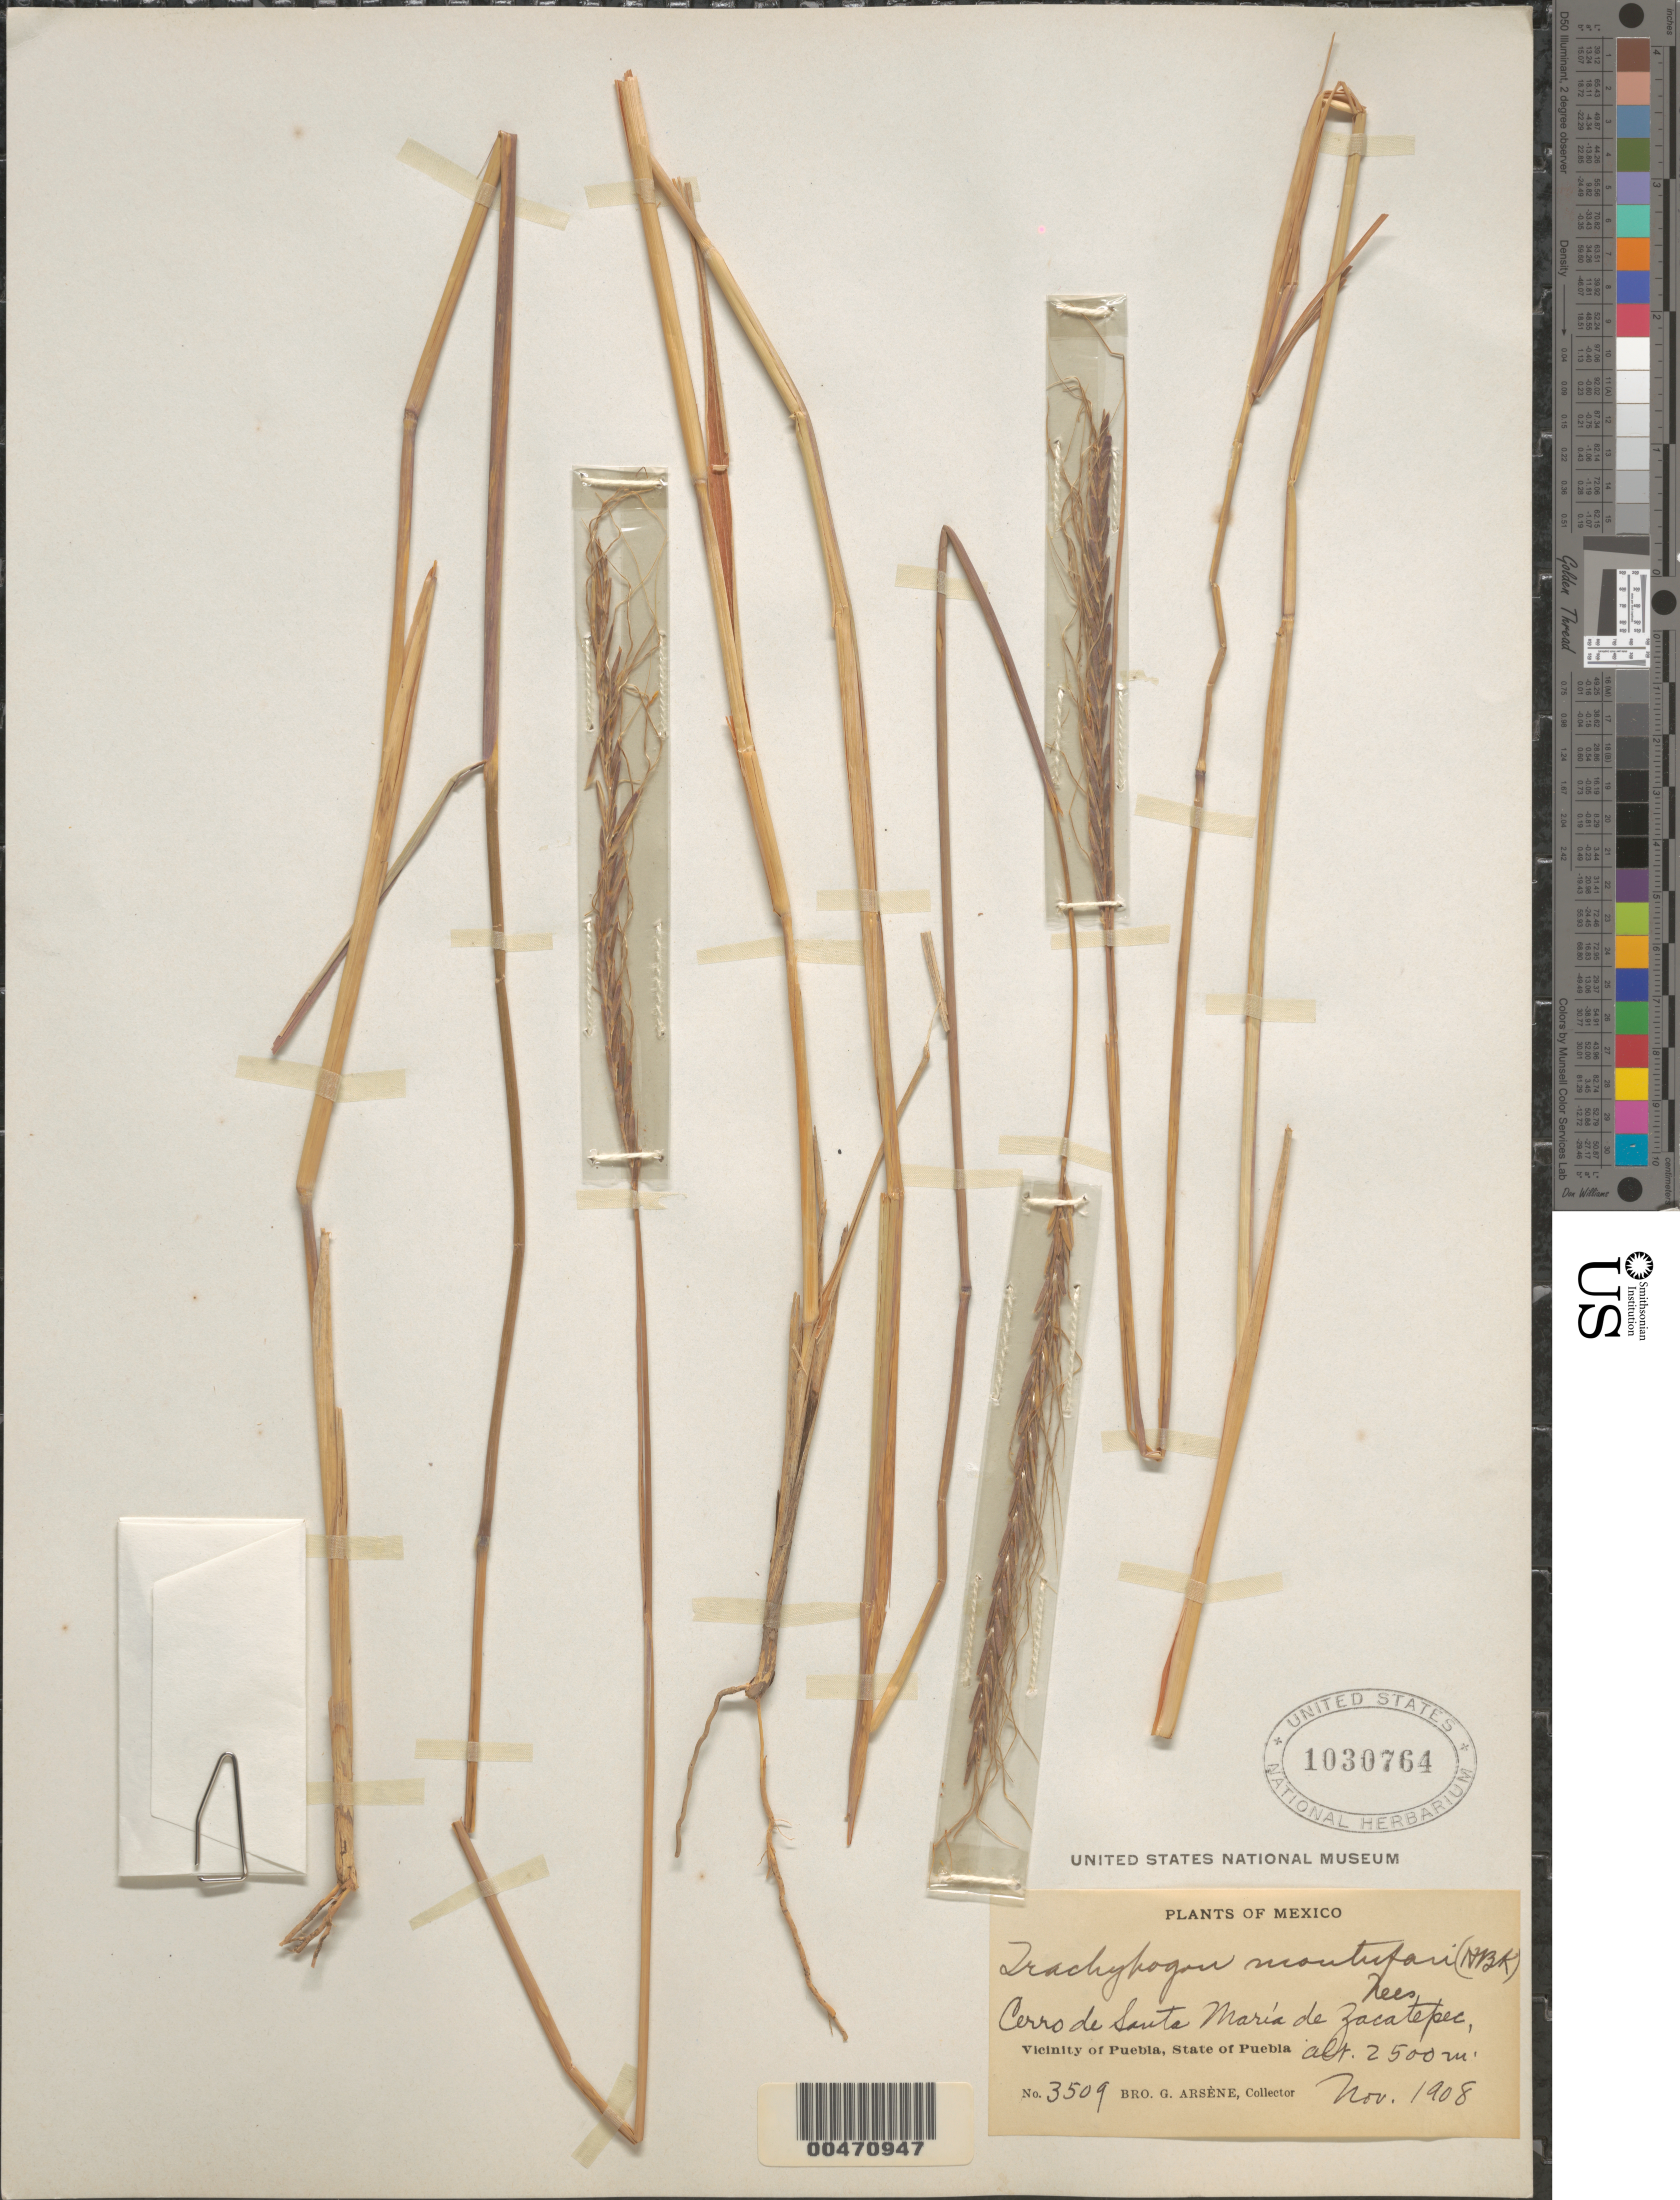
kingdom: Plantae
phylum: Tracheophyta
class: Liliopsida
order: Poales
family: Poaceae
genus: Trachypogon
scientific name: Trachypogon montufari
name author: (Kunth) Nees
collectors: Bro. G. Arsène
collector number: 3509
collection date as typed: Nov 1908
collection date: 1908-11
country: Mexico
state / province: Puebla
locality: Cerro de Santa Maria de Zacatepec, vicinity of Puebla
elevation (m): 2500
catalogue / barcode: US 1030764